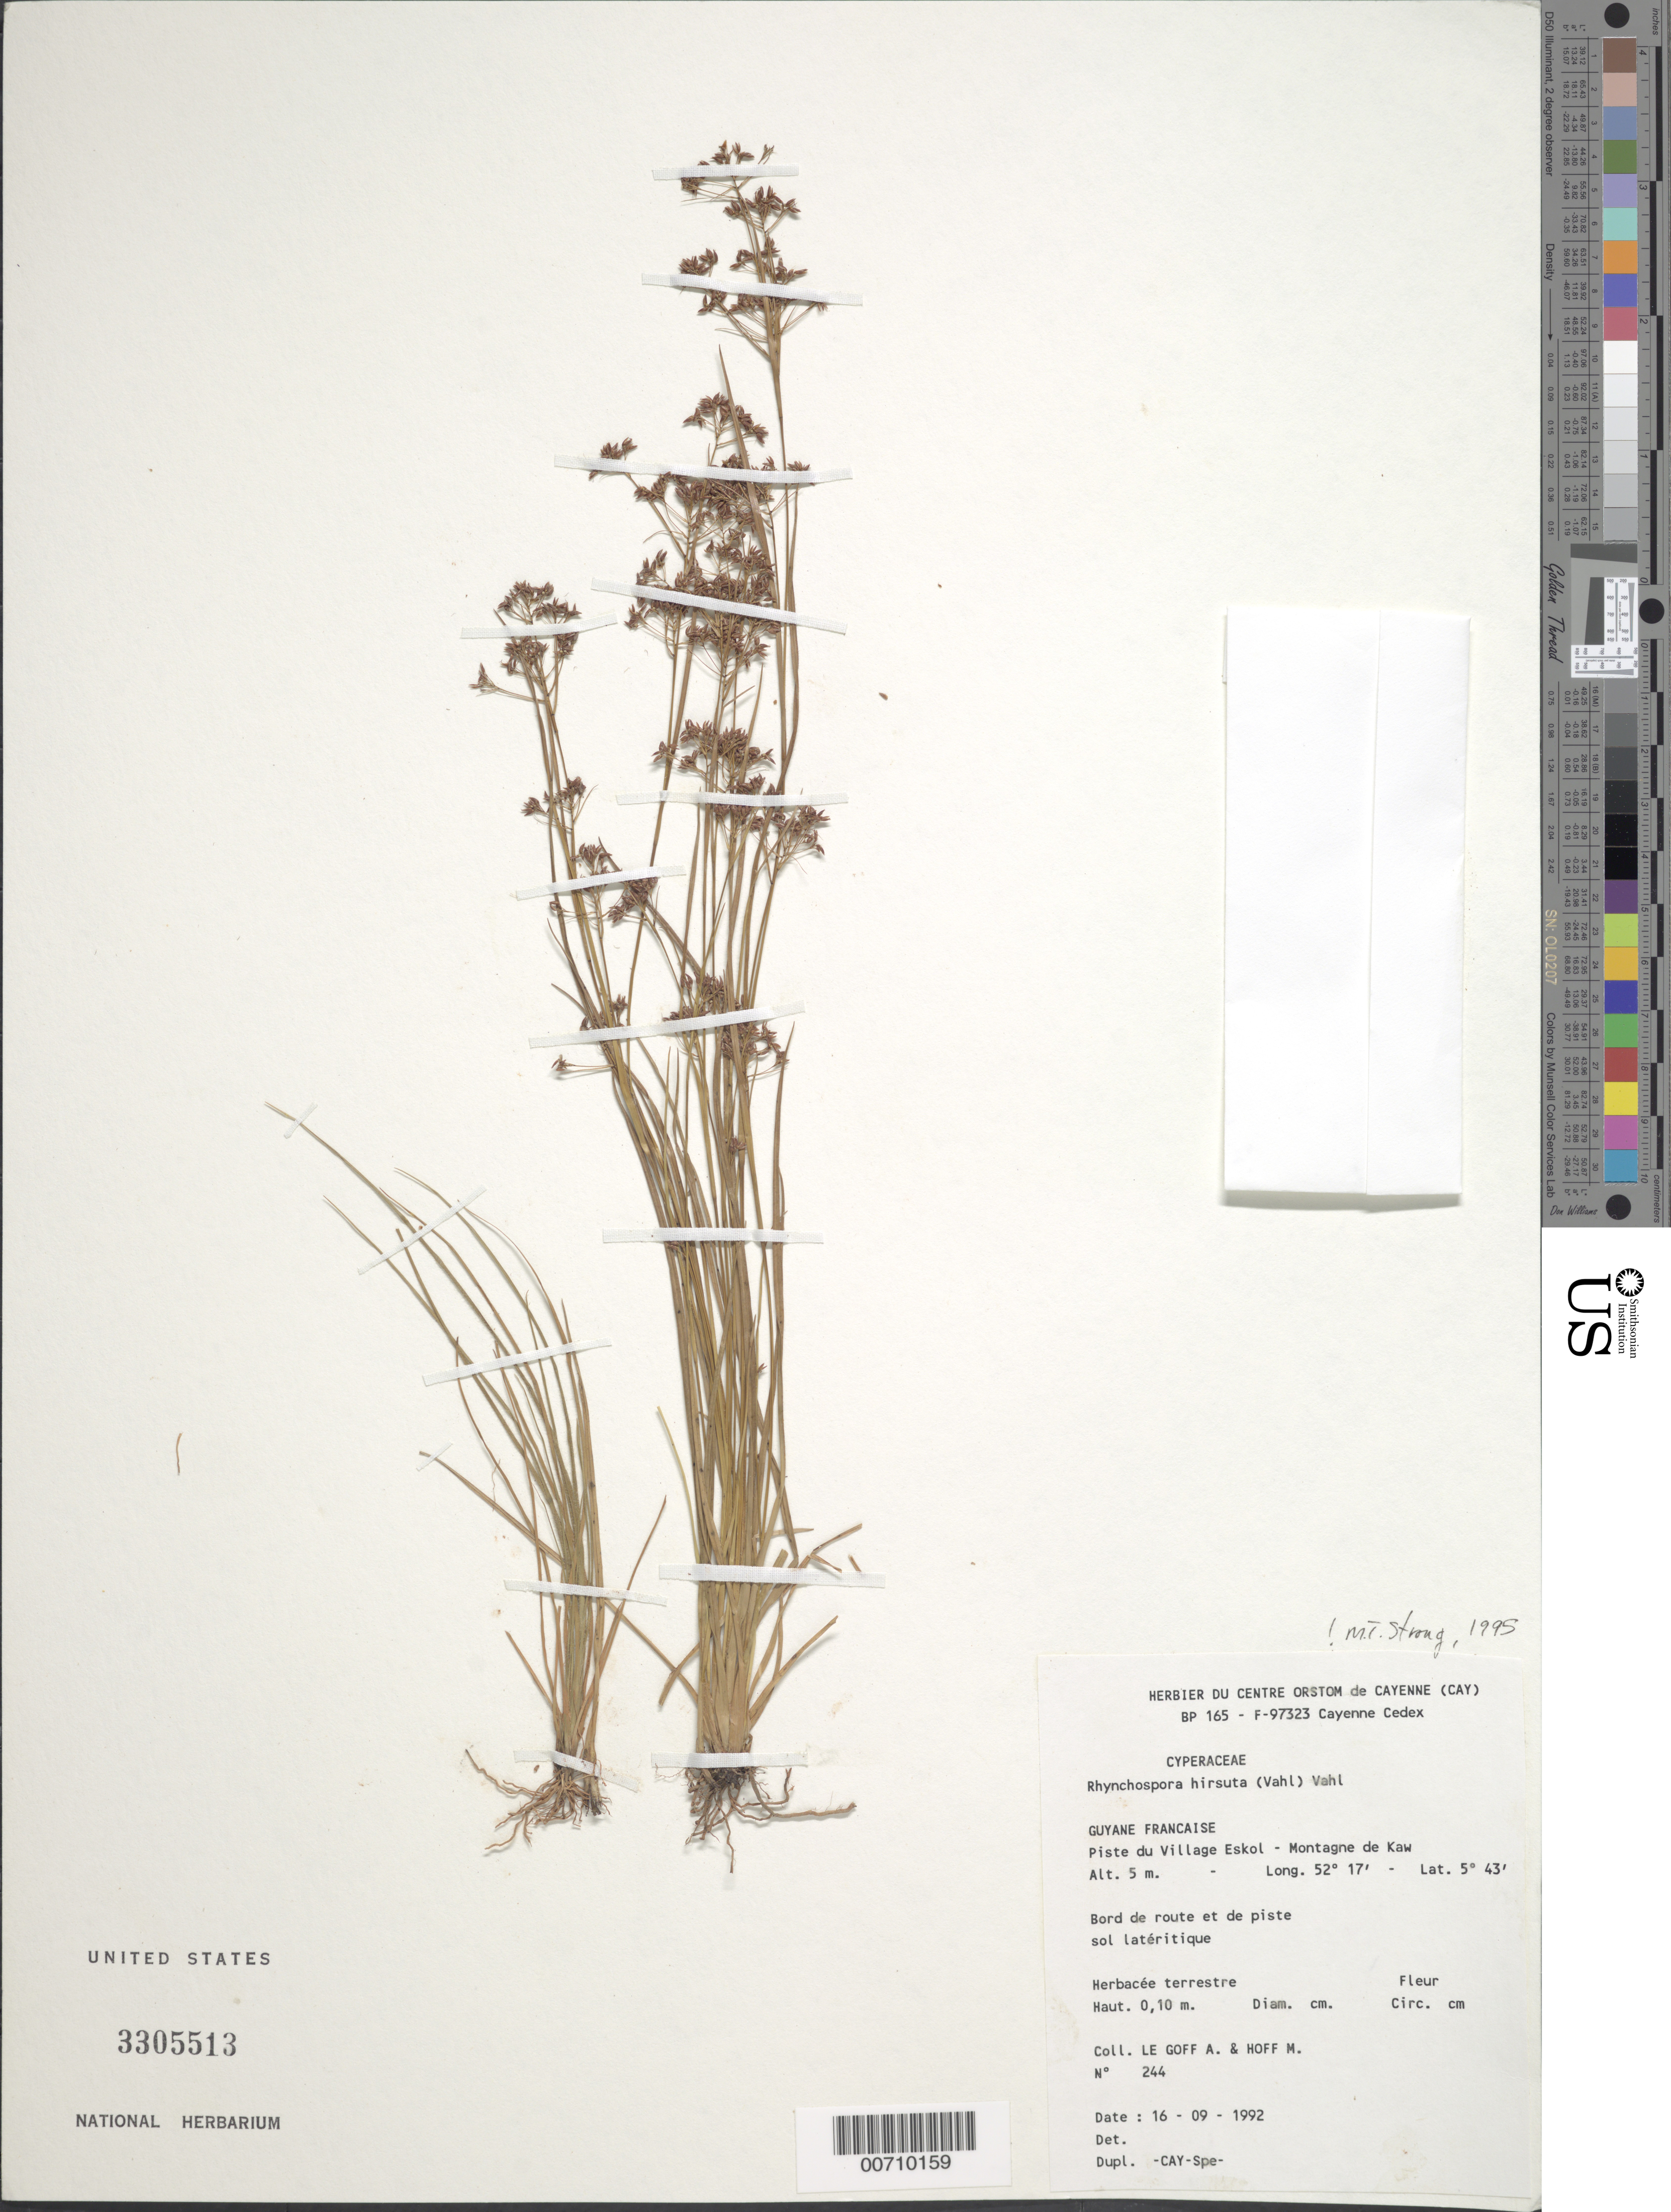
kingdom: Plantae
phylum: Tracheophyta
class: Liliopsida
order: Poales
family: Cyperaceae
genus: Rhynchospora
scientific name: Rhynchospora hirsuta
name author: (Vahl) Vahl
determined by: Strong, M. T., (US), Smithsonian Institution - National Museum of Natural History (UNITED STATES)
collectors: A. Le Goff & M. Hoff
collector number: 244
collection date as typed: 16-Sep-92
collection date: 1992-09-16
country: French Guiana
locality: Montagne de Kaw, Piste du Village Eskol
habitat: Roadside and trailside; lateritic soil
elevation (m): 5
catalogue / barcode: US 3305513